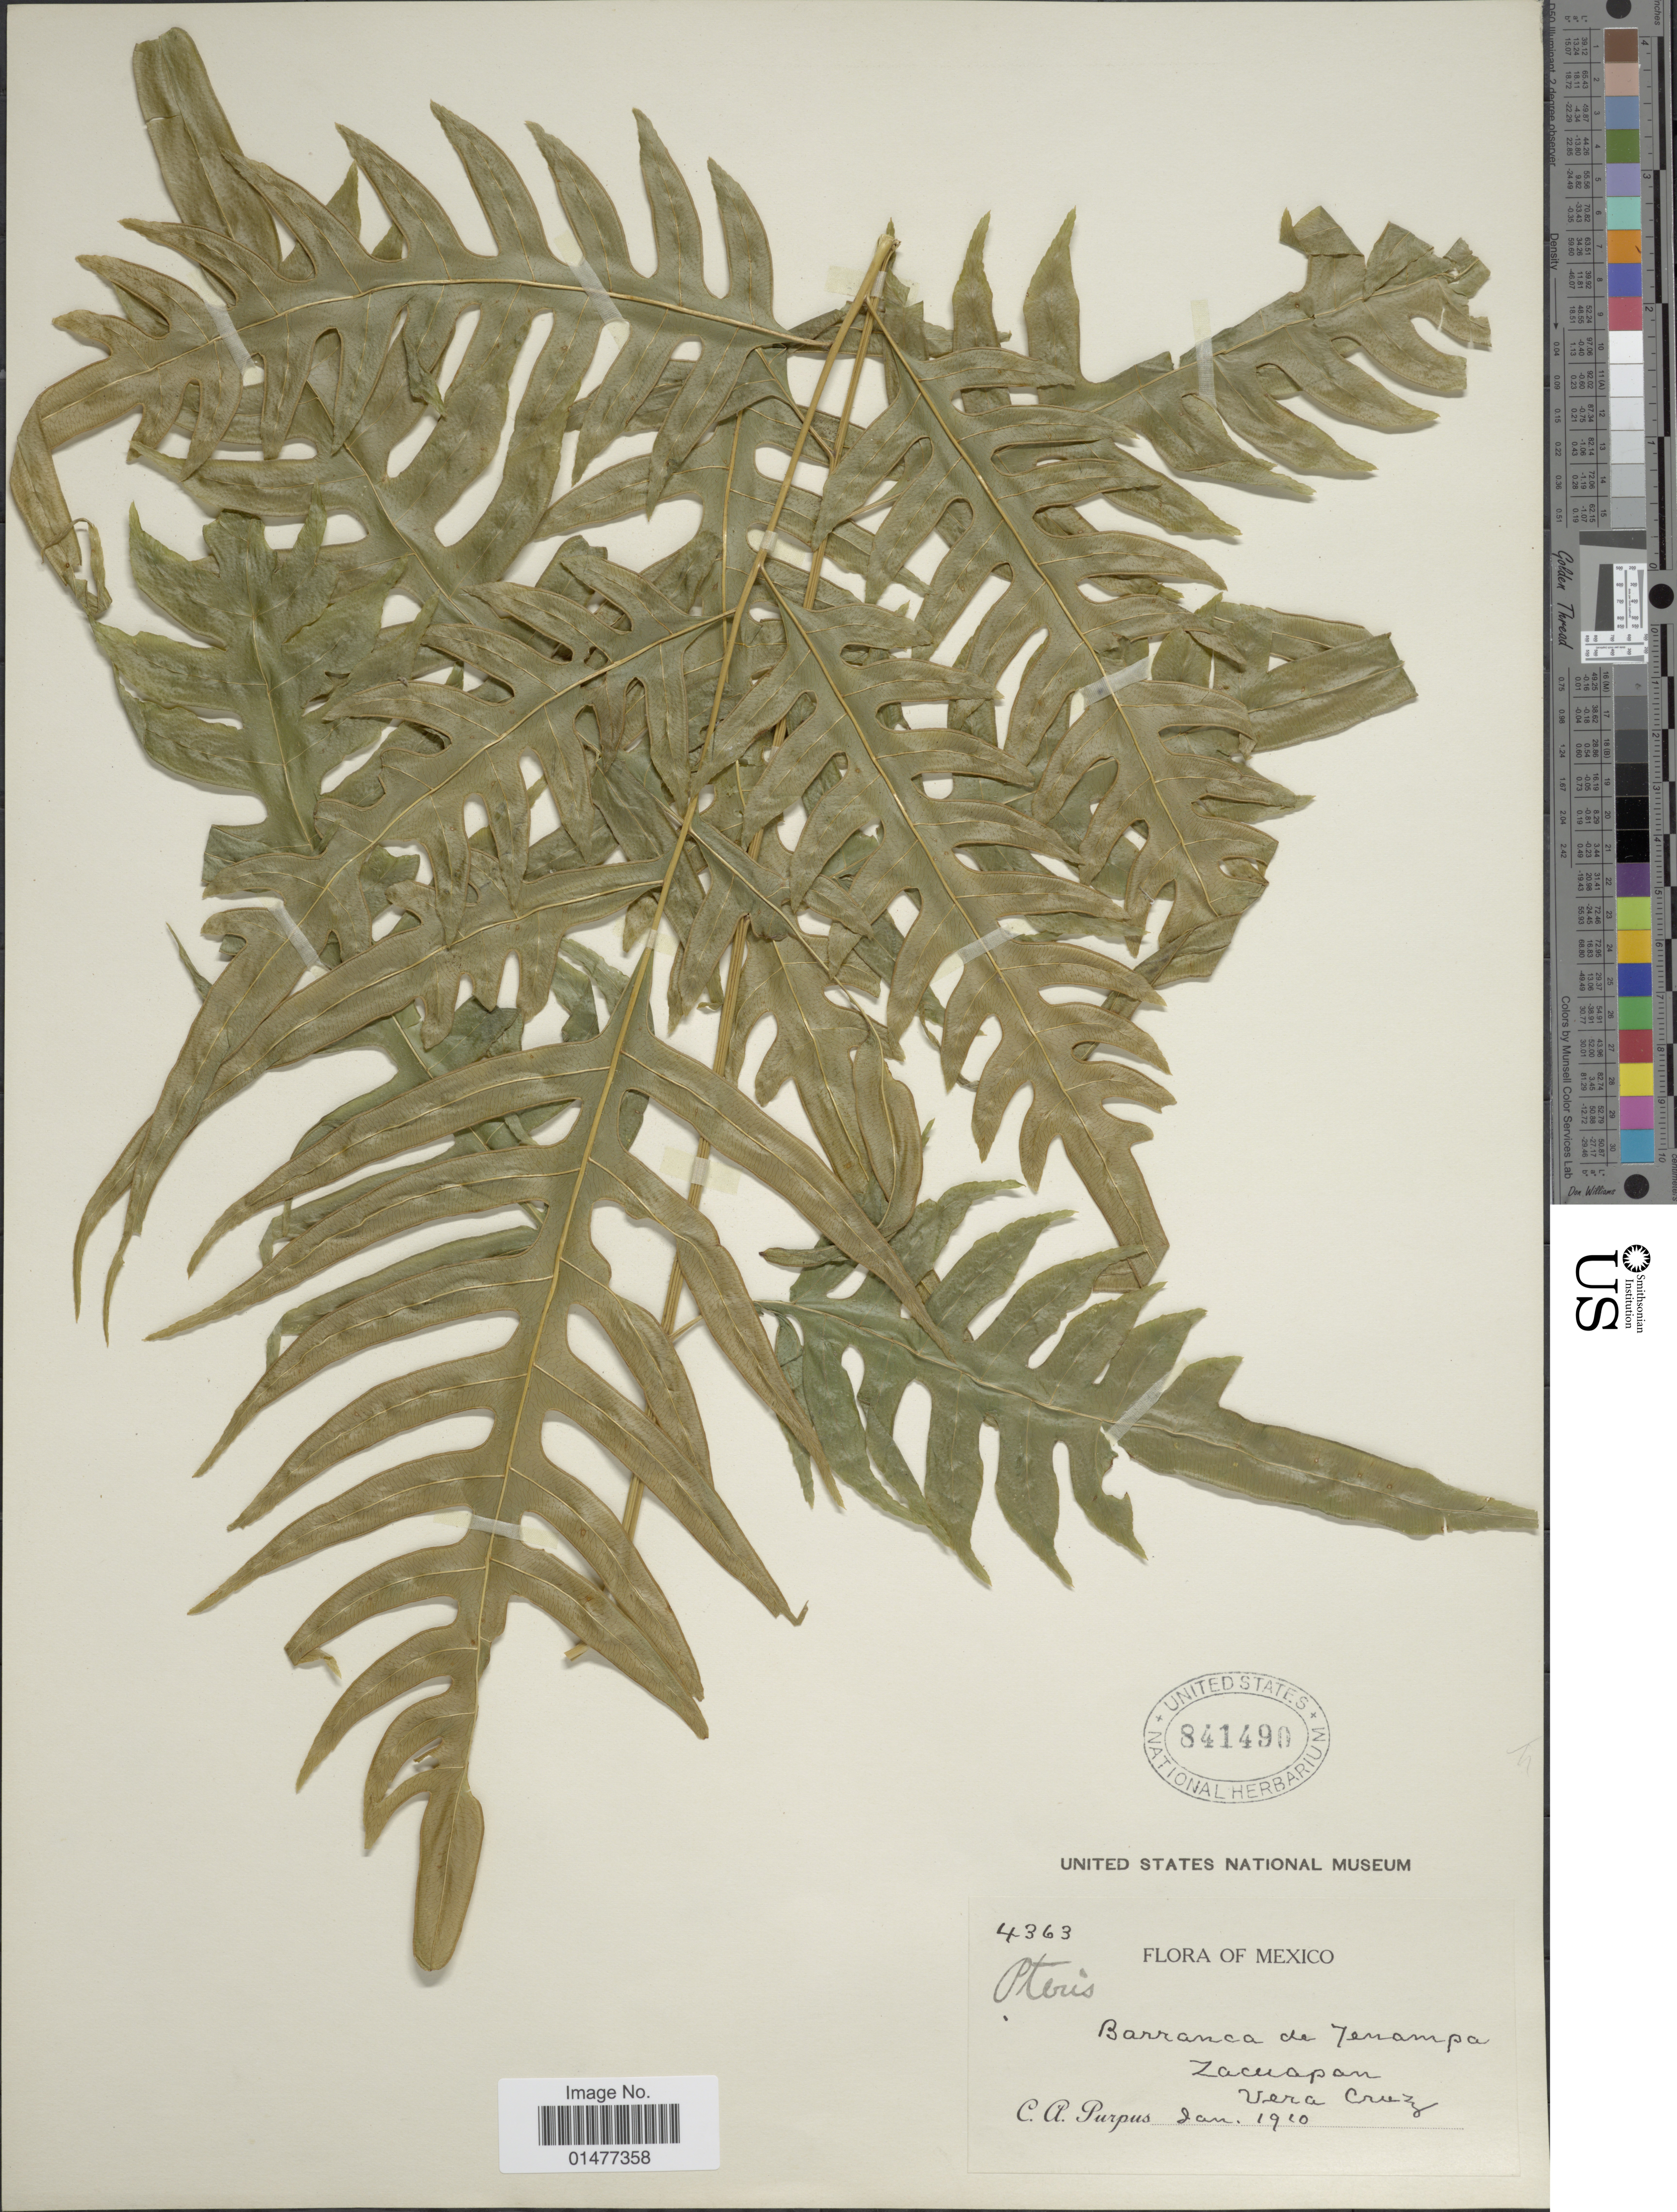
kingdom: Plantae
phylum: Tracheophyta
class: Polypodiopsida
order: Polypodiales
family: Pteridaceae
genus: Pteris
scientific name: Pteris altissima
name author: Poir.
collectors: C. A. Purpus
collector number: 4363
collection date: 1910-01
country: Mexico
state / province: Veracruz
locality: Flora of Mexico, Vera Cruz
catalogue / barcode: US 841490